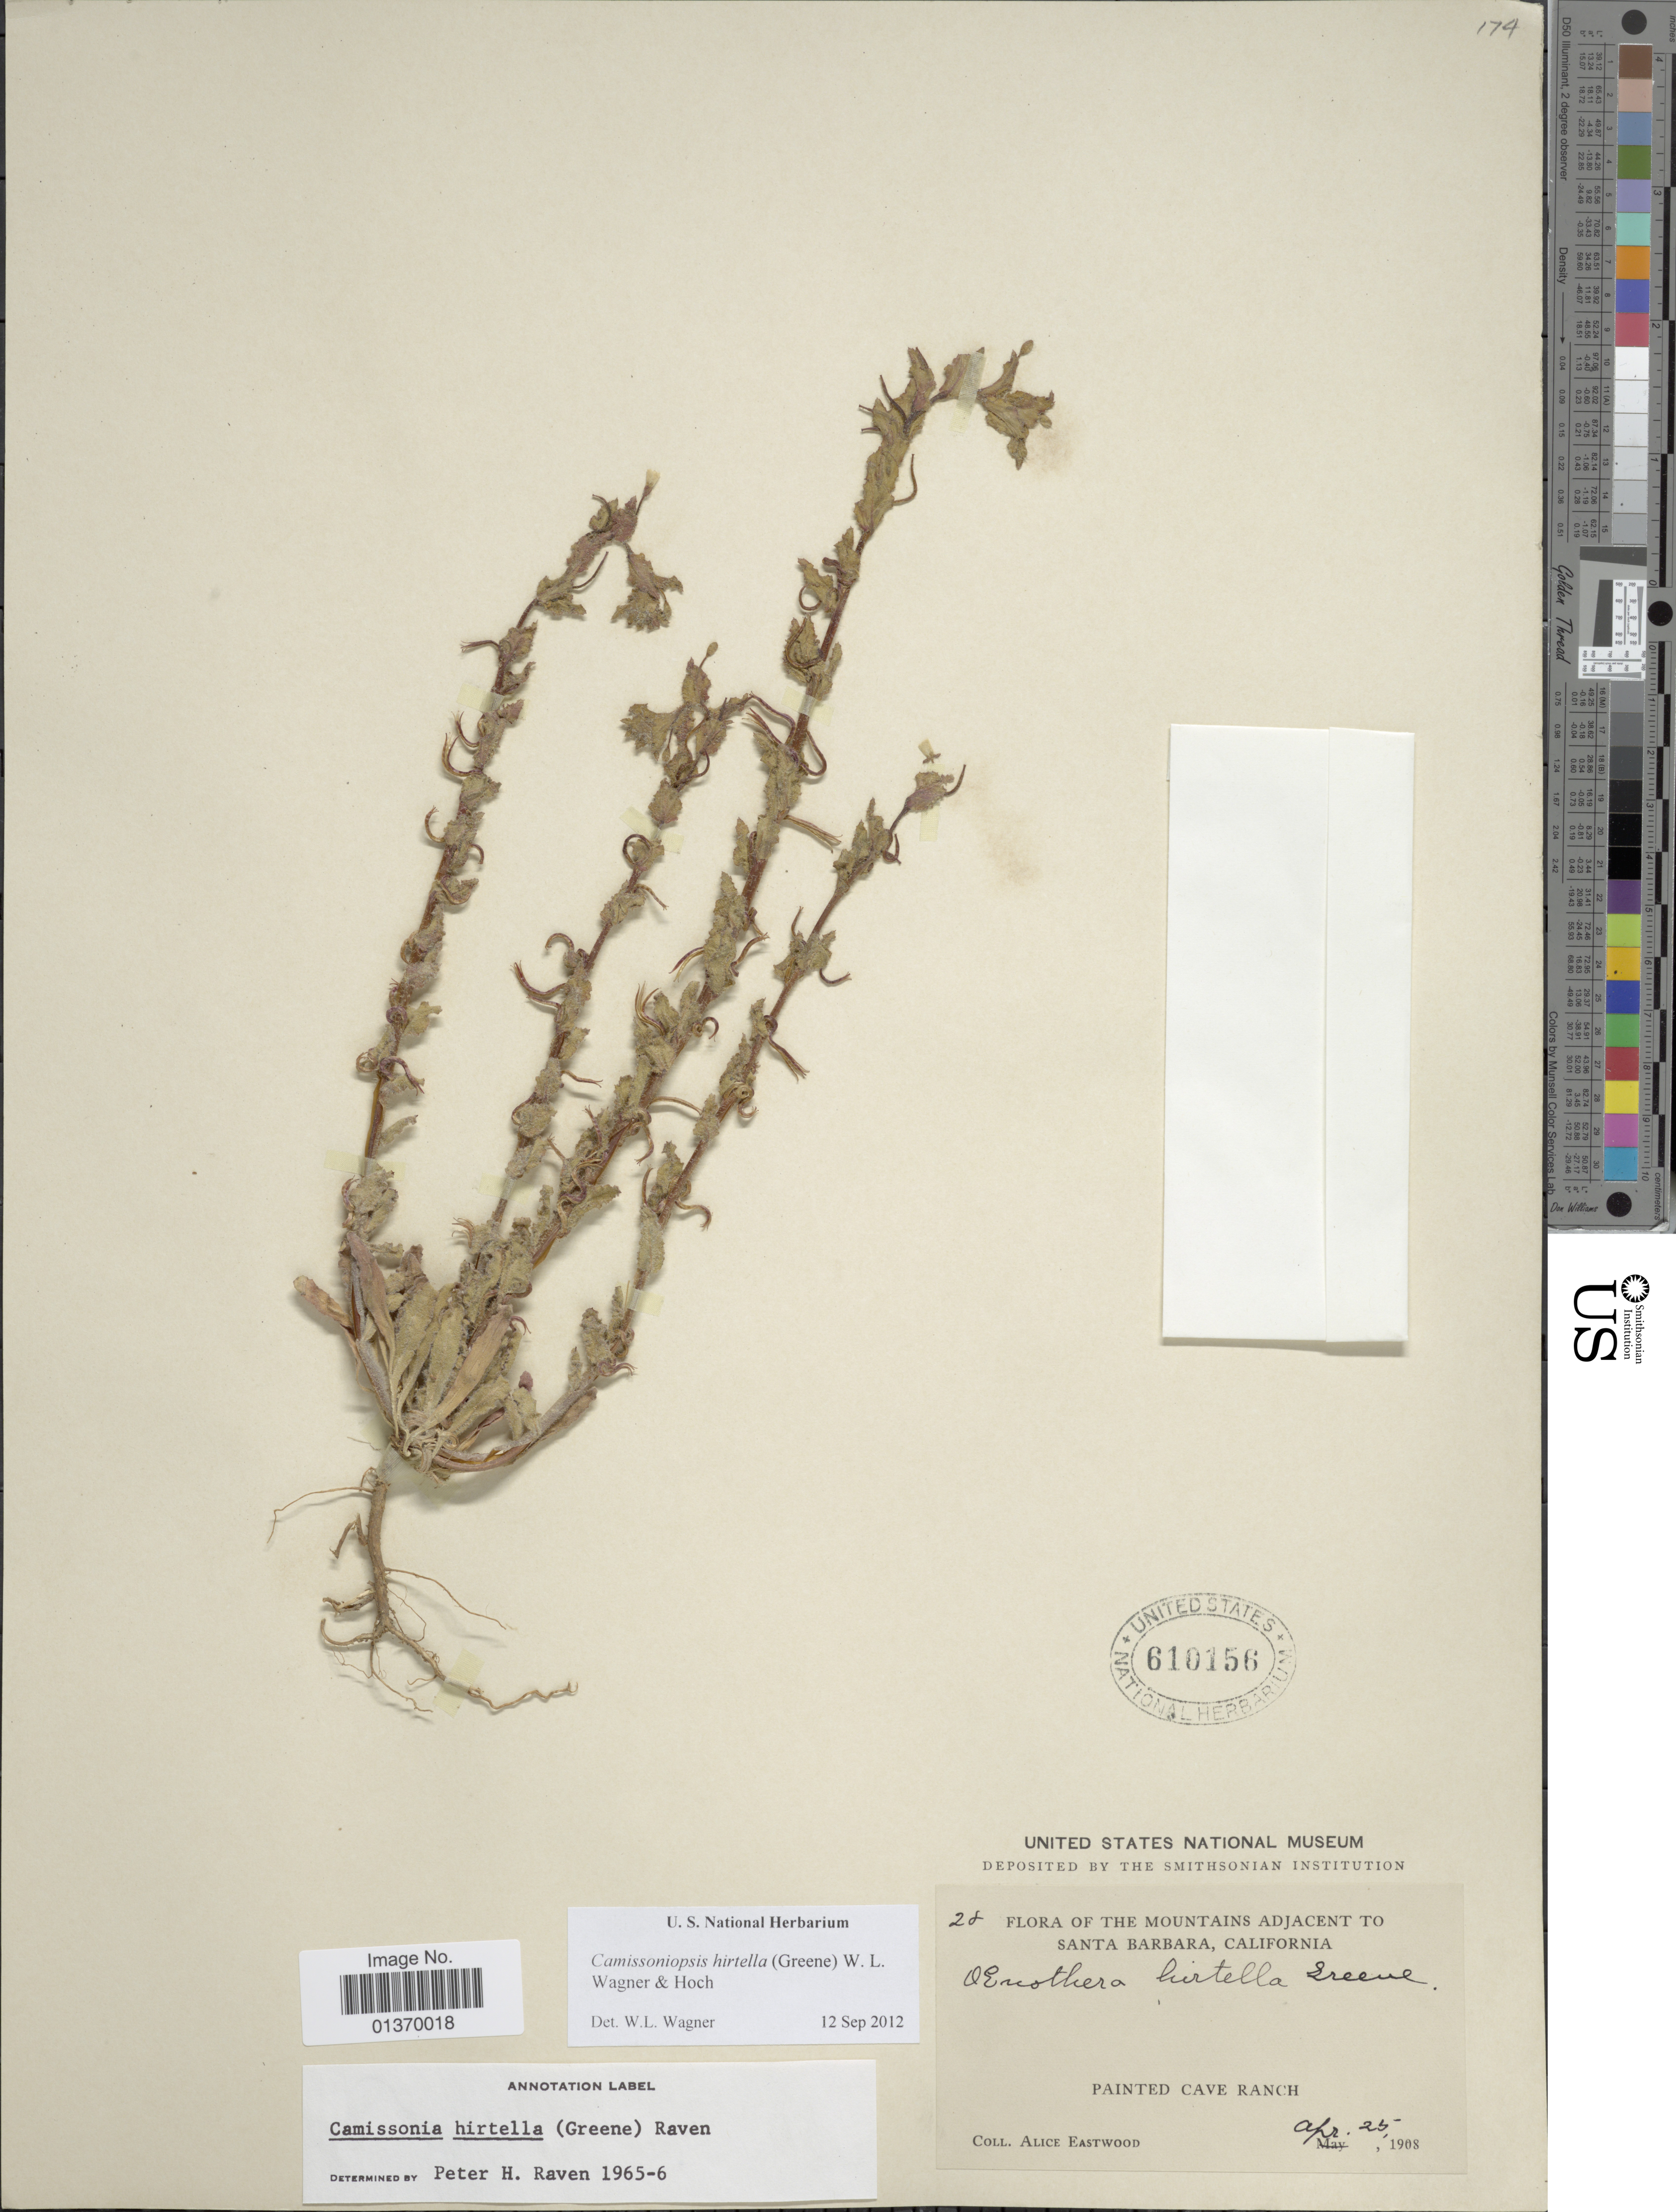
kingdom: Plantae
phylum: Tracheophyta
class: Magnoliopsida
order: Myrtales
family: Onagraceae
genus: Camissoniopsis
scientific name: Camissoniopsis hirtella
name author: (Greene) W.L. Wagner & Hoch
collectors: A. Eastwood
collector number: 28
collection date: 1908-04-25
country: United States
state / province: California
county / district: Santa Barbara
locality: Mountains Adjacent to Santa Barbara, Painted Cave Ranch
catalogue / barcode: US 610156